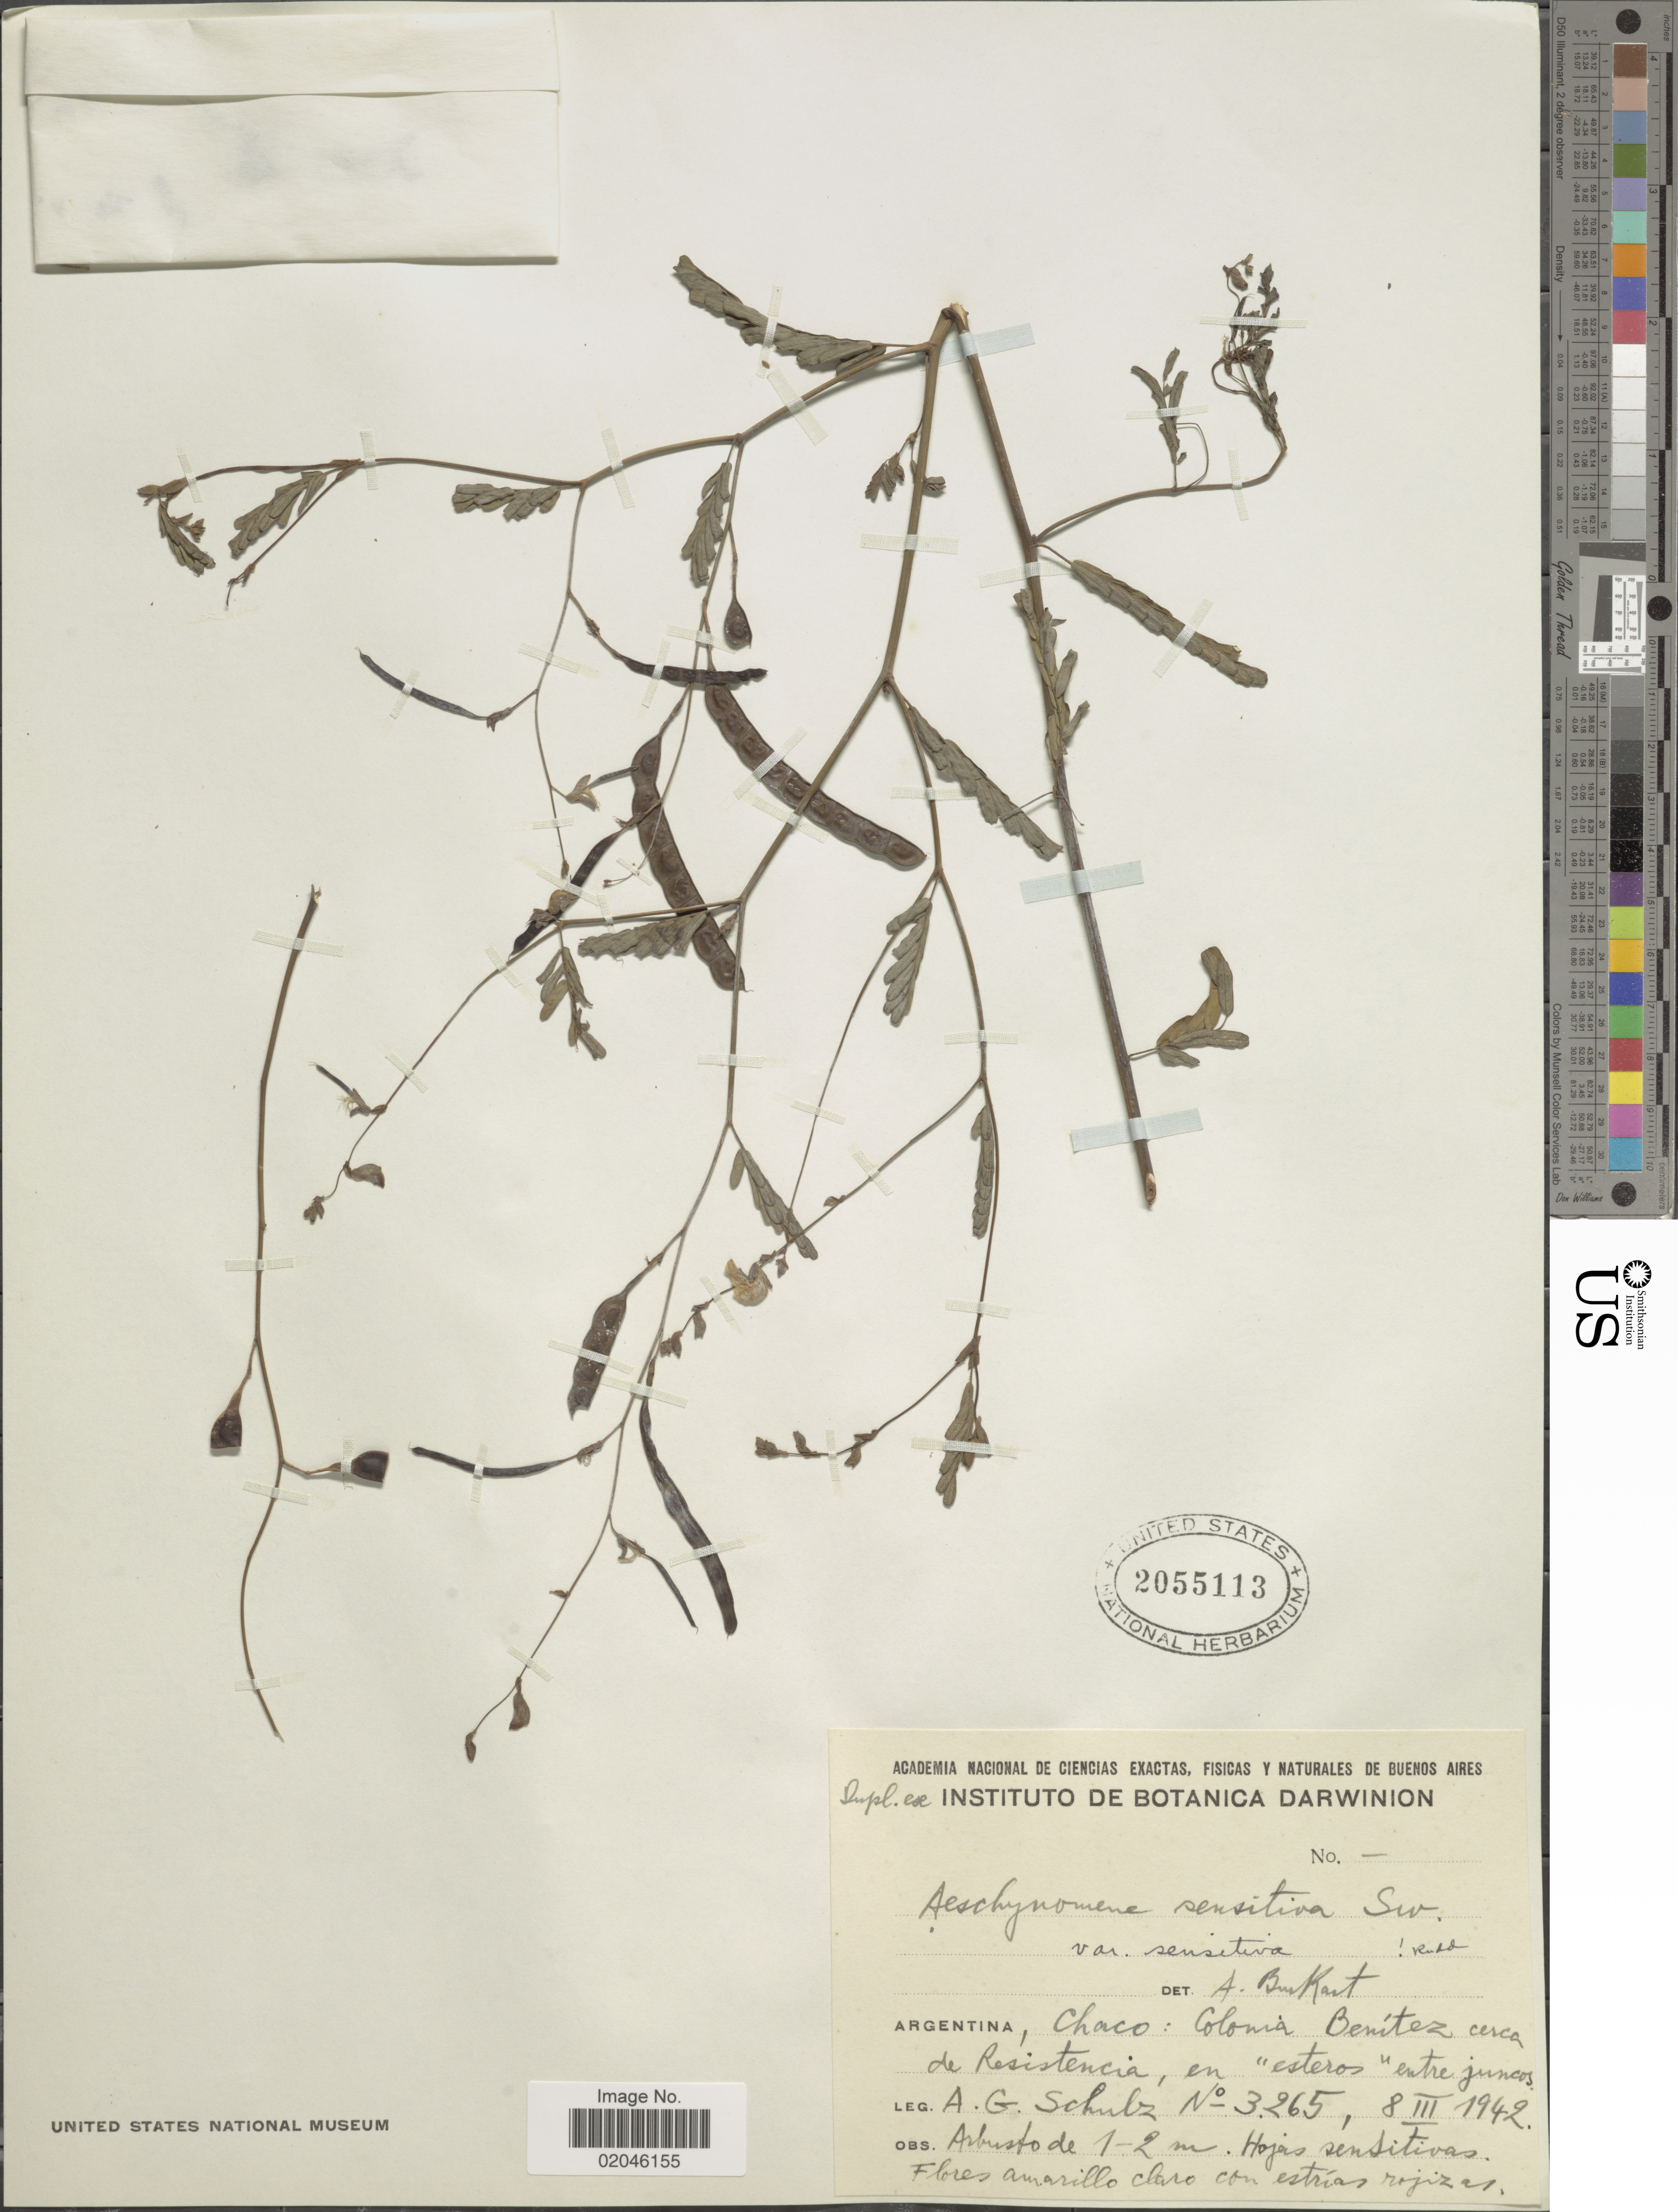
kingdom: Plantae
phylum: Tracheophyta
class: Magnoliopsida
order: Fabales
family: Fabaceae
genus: Aeschynomene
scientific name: Aeschynomene sensitiva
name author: Sw.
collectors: A. G. Schulz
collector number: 3265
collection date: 1942-03-08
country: Argentina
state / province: Chaco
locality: Colonia Benitez cerca de Resistencia, en "esteros"entre juneos.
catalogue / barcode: US 2055113